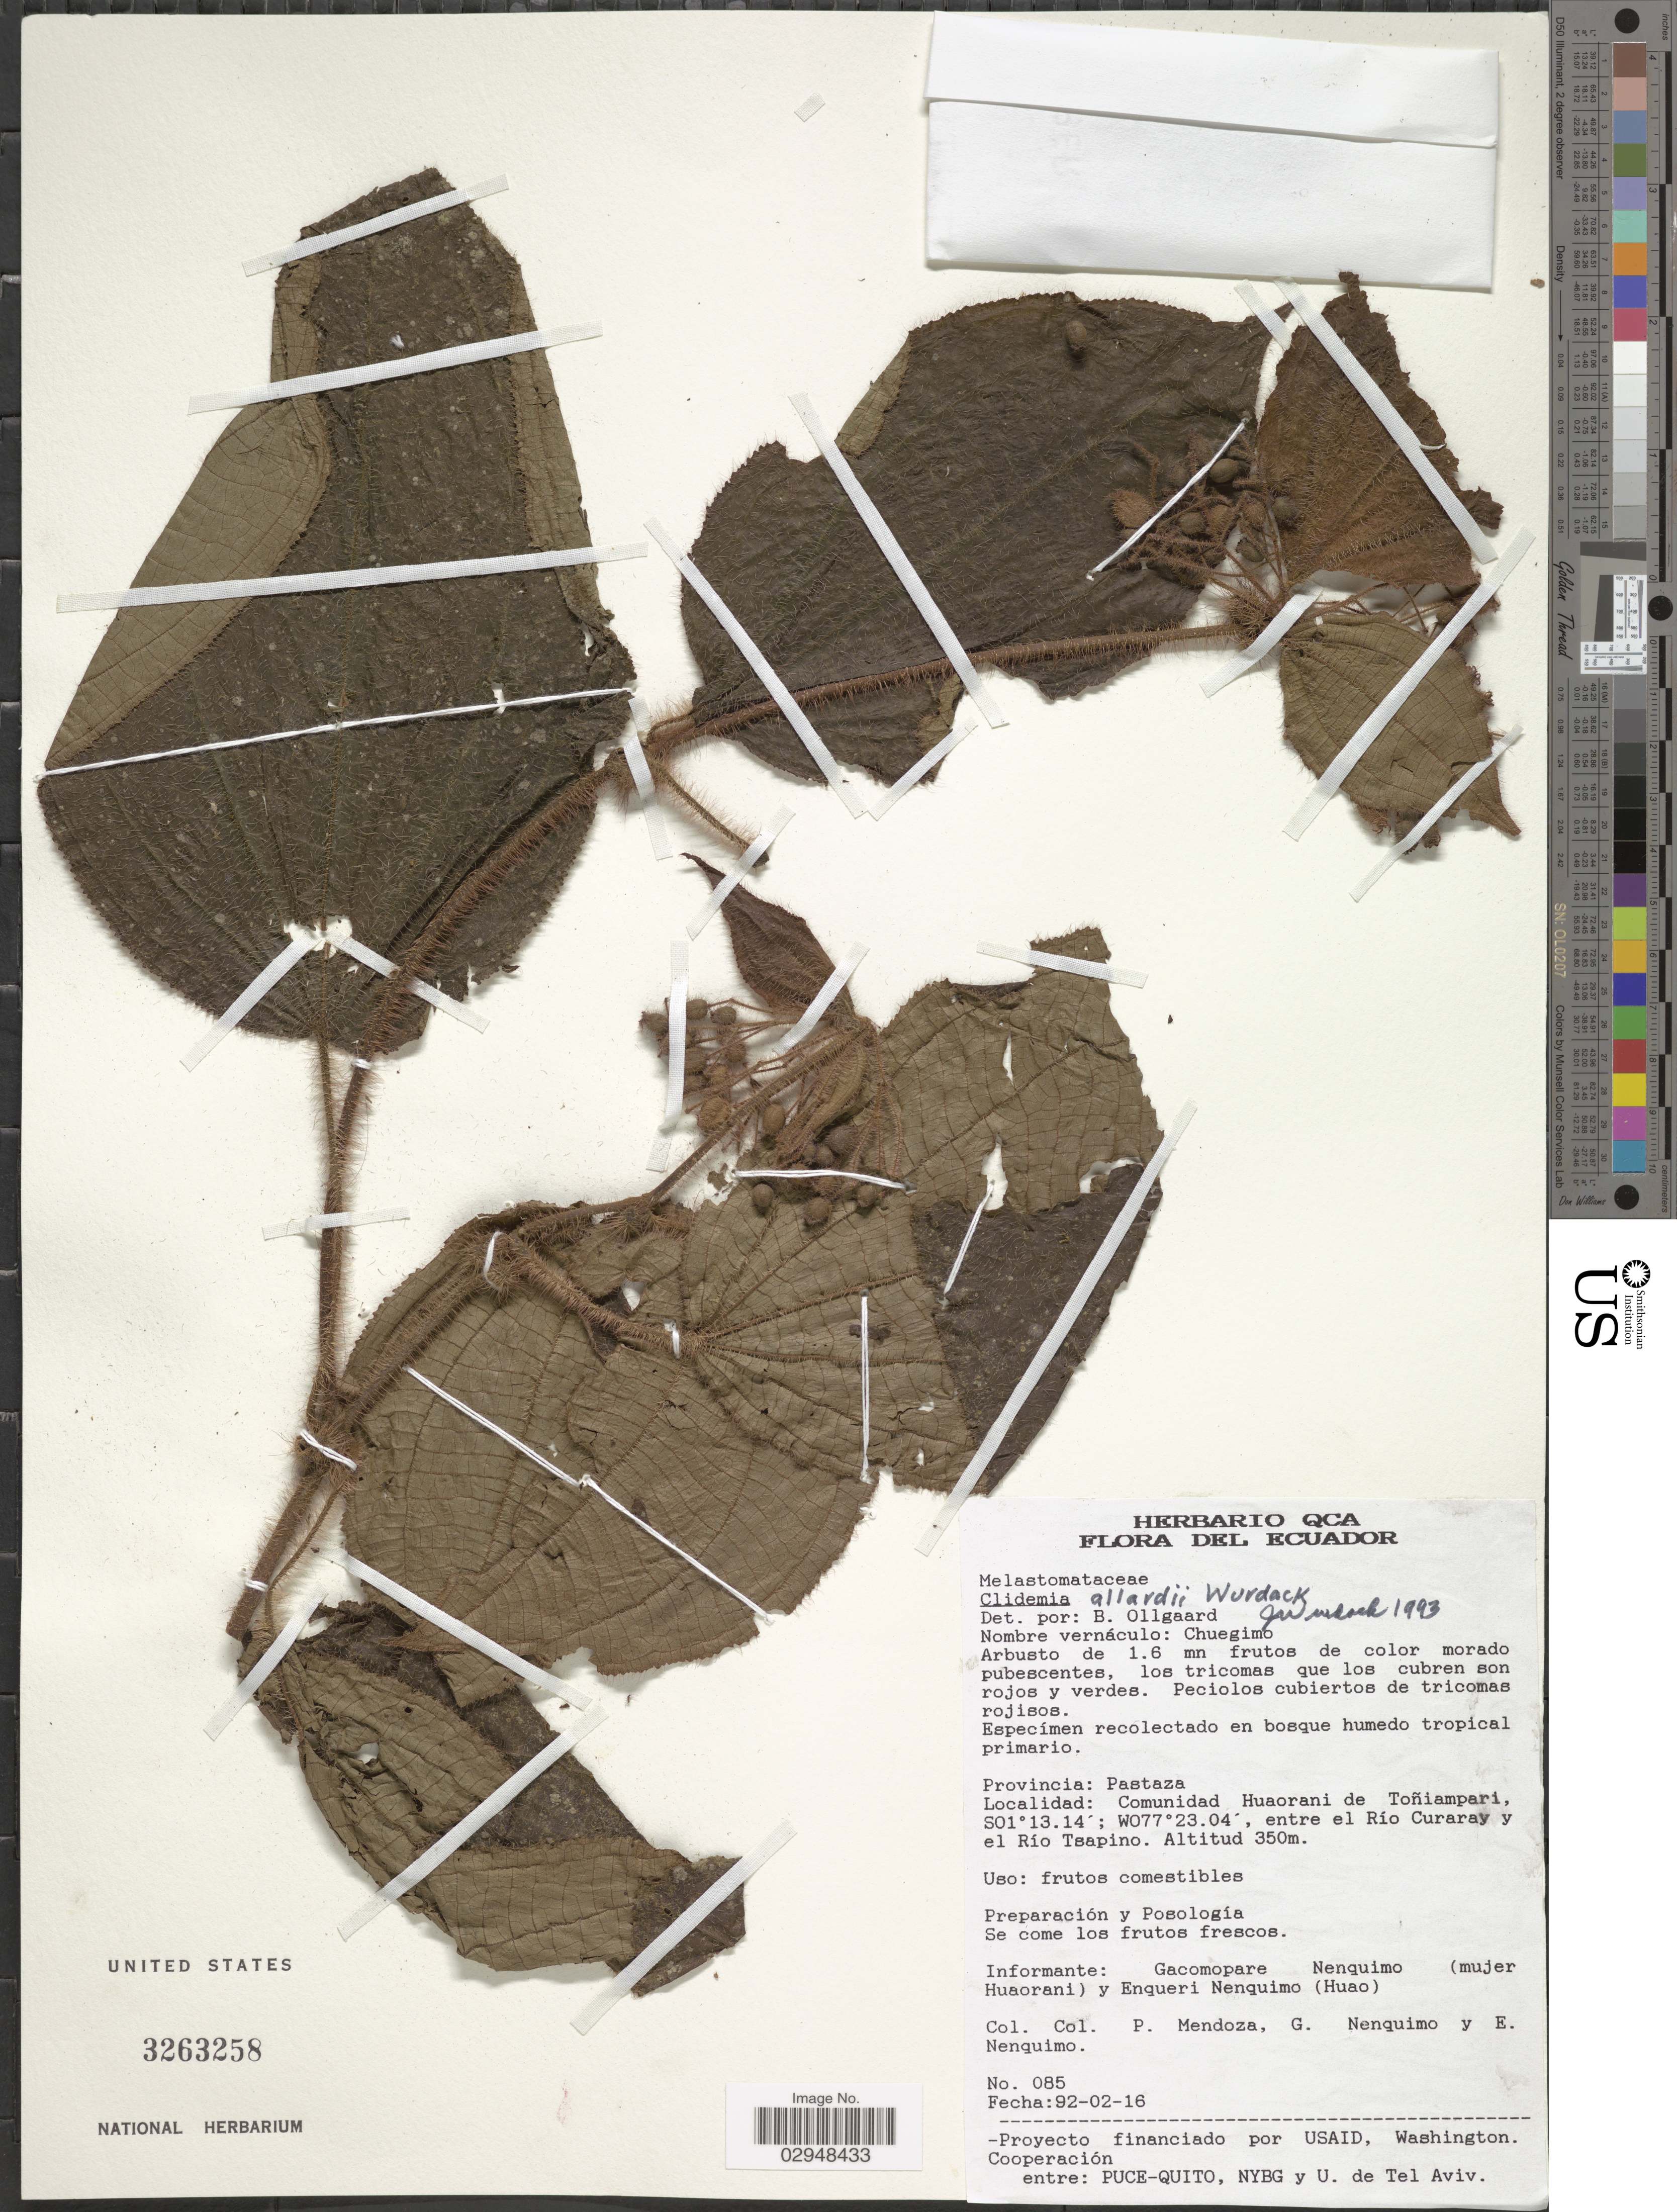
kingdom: Plantae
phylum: Tracheophyta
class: Magnoliopsida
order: Myrtales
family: Melastomataceae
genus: Clidemia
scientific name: Clidemia allardii subsp. allardii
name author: Wurdack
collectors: P. Mendoza, G. Nenquimo & E. Nenquimo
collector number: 085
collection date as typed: Transcribed d/m/y: 16/2/92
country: Ecuador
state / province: Pastaza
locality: Comunidad Huaorani de Toñiampari, entre el Río Curaray y el Río Tsapino.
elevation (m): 350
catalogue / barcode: US 3263258